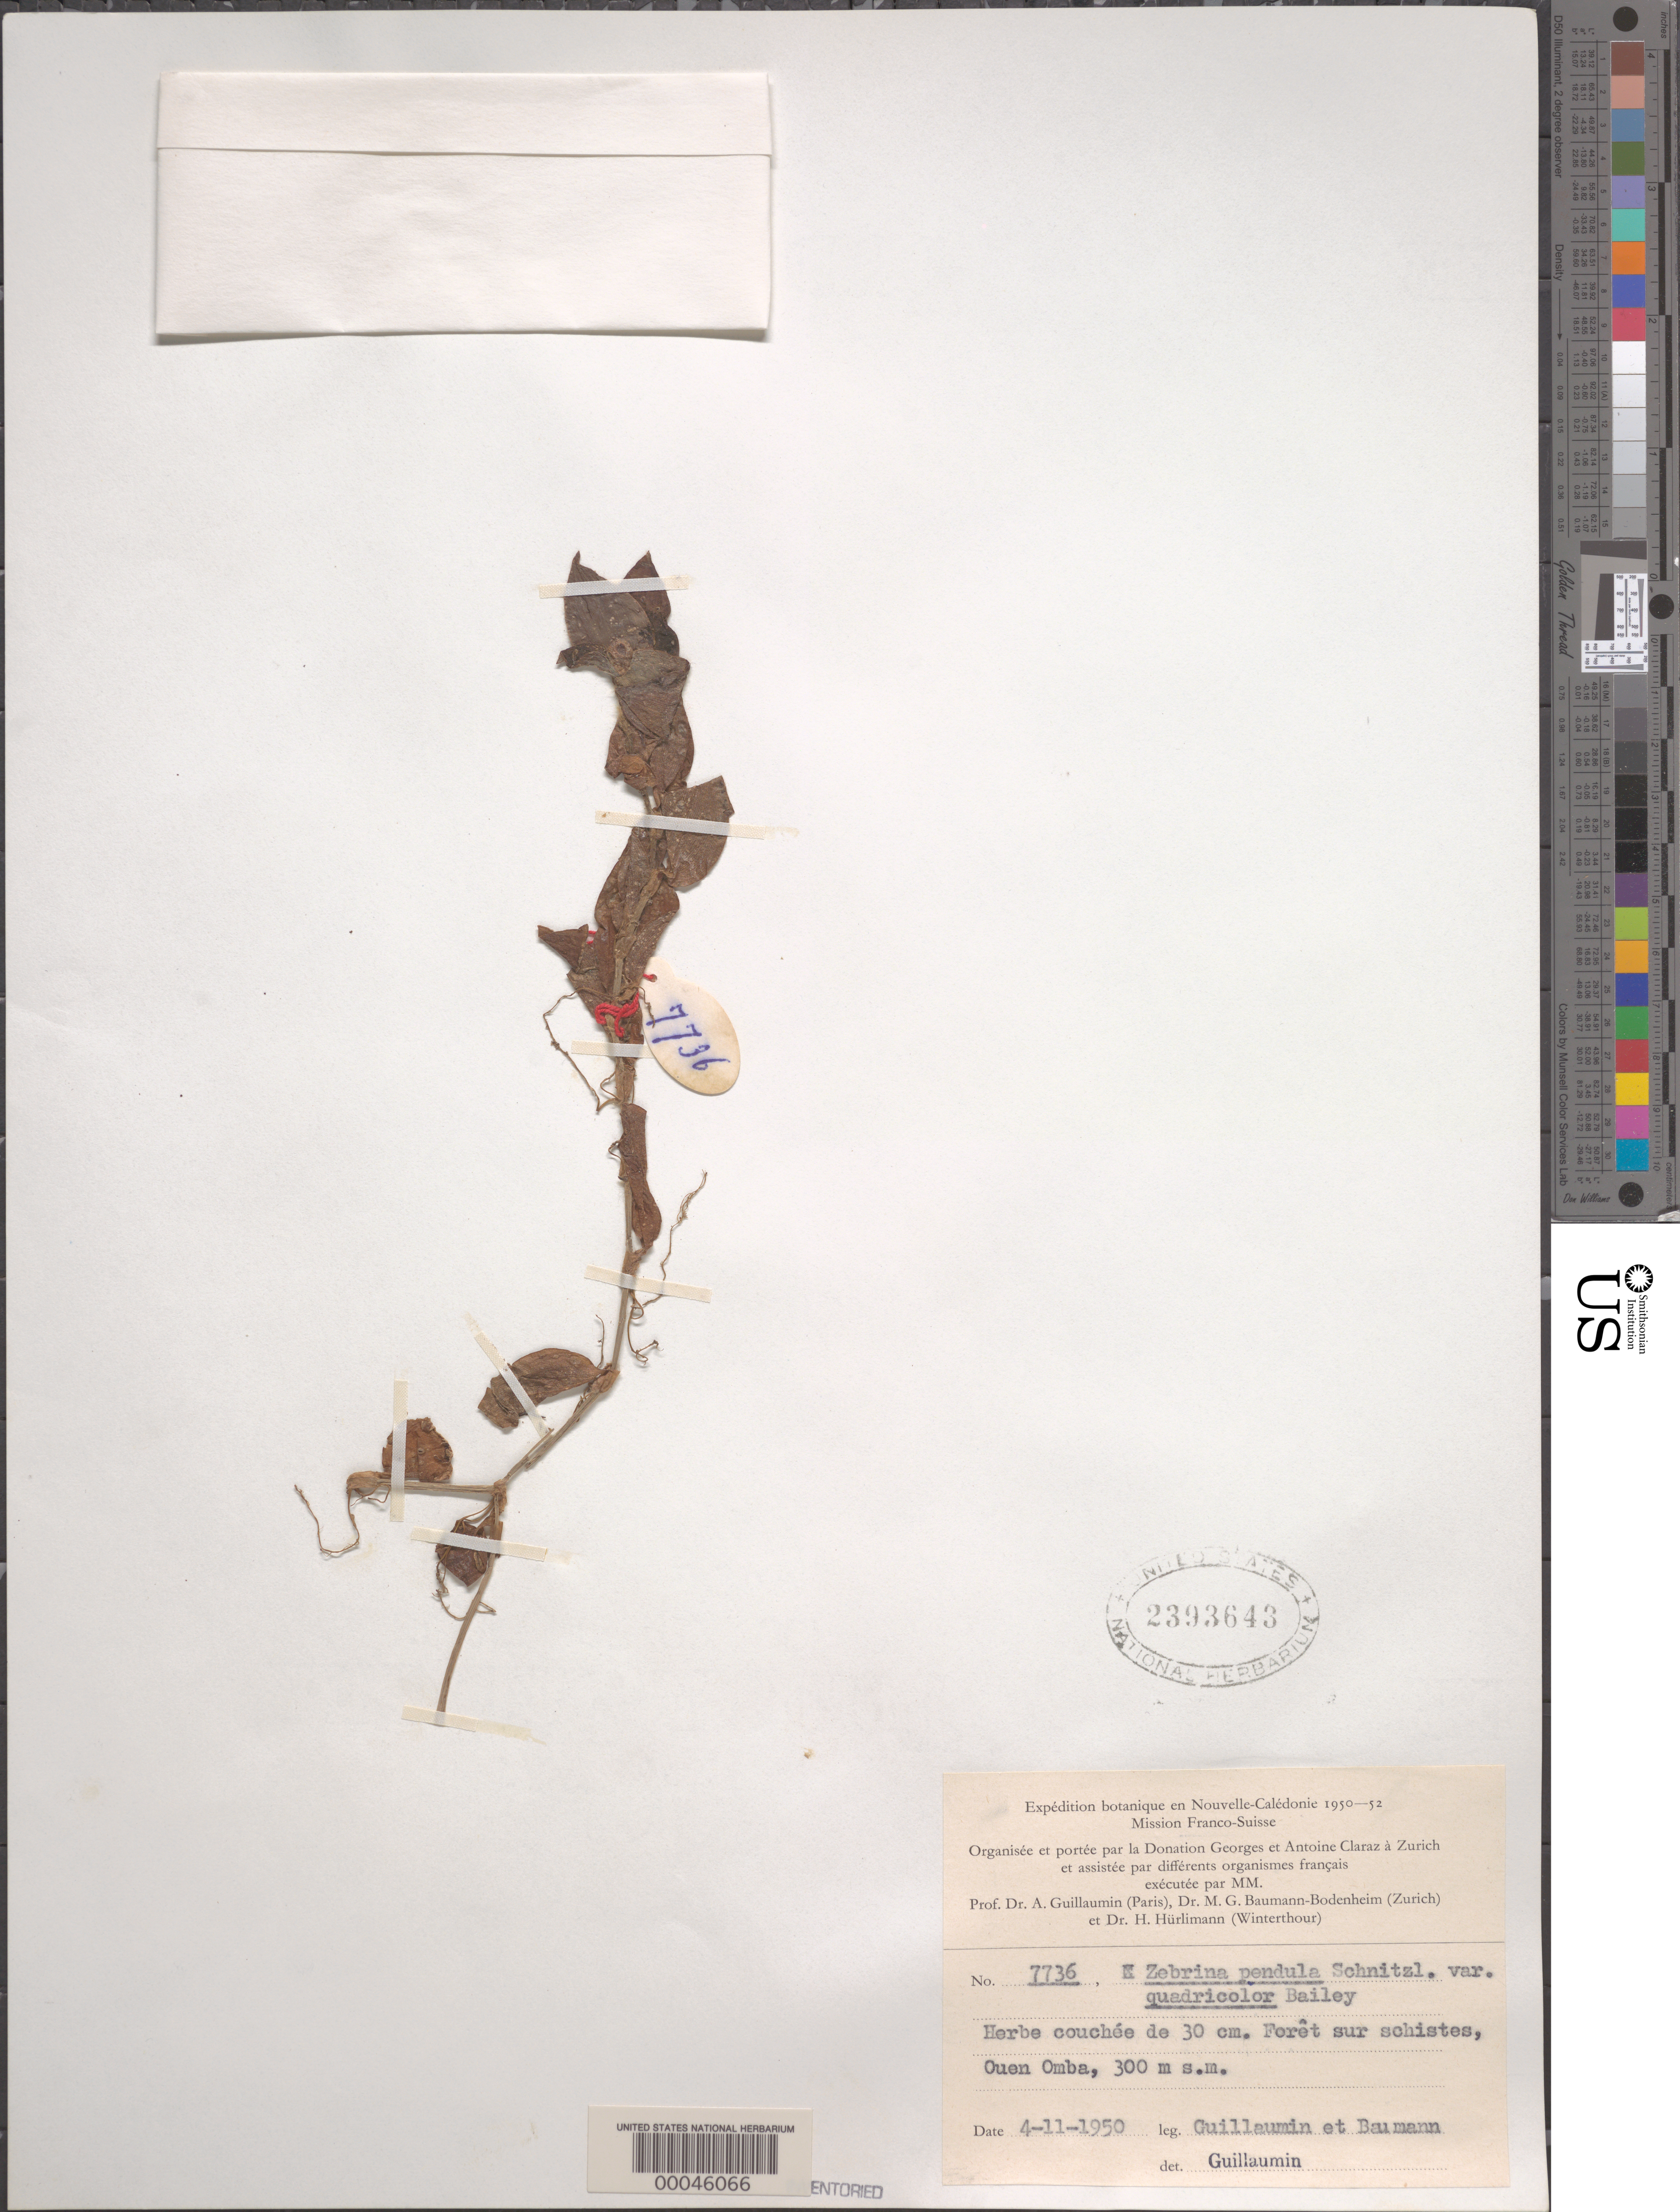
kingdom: Plantae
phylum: Tracheophyta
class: Liliopsida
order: Commelinales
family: Commelinaceae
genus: Tradescantia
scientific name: Tradescantia zebrina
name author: Bosse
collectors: A. Guillaumin & M. G. Baumann-Bodenheim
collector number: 7736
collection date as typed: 04 Nov 1950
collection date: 1950-11-04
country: New Caledonia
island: New Caledonia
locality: Ouen omba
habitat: Forest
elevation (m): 300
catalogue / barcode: US 2393643